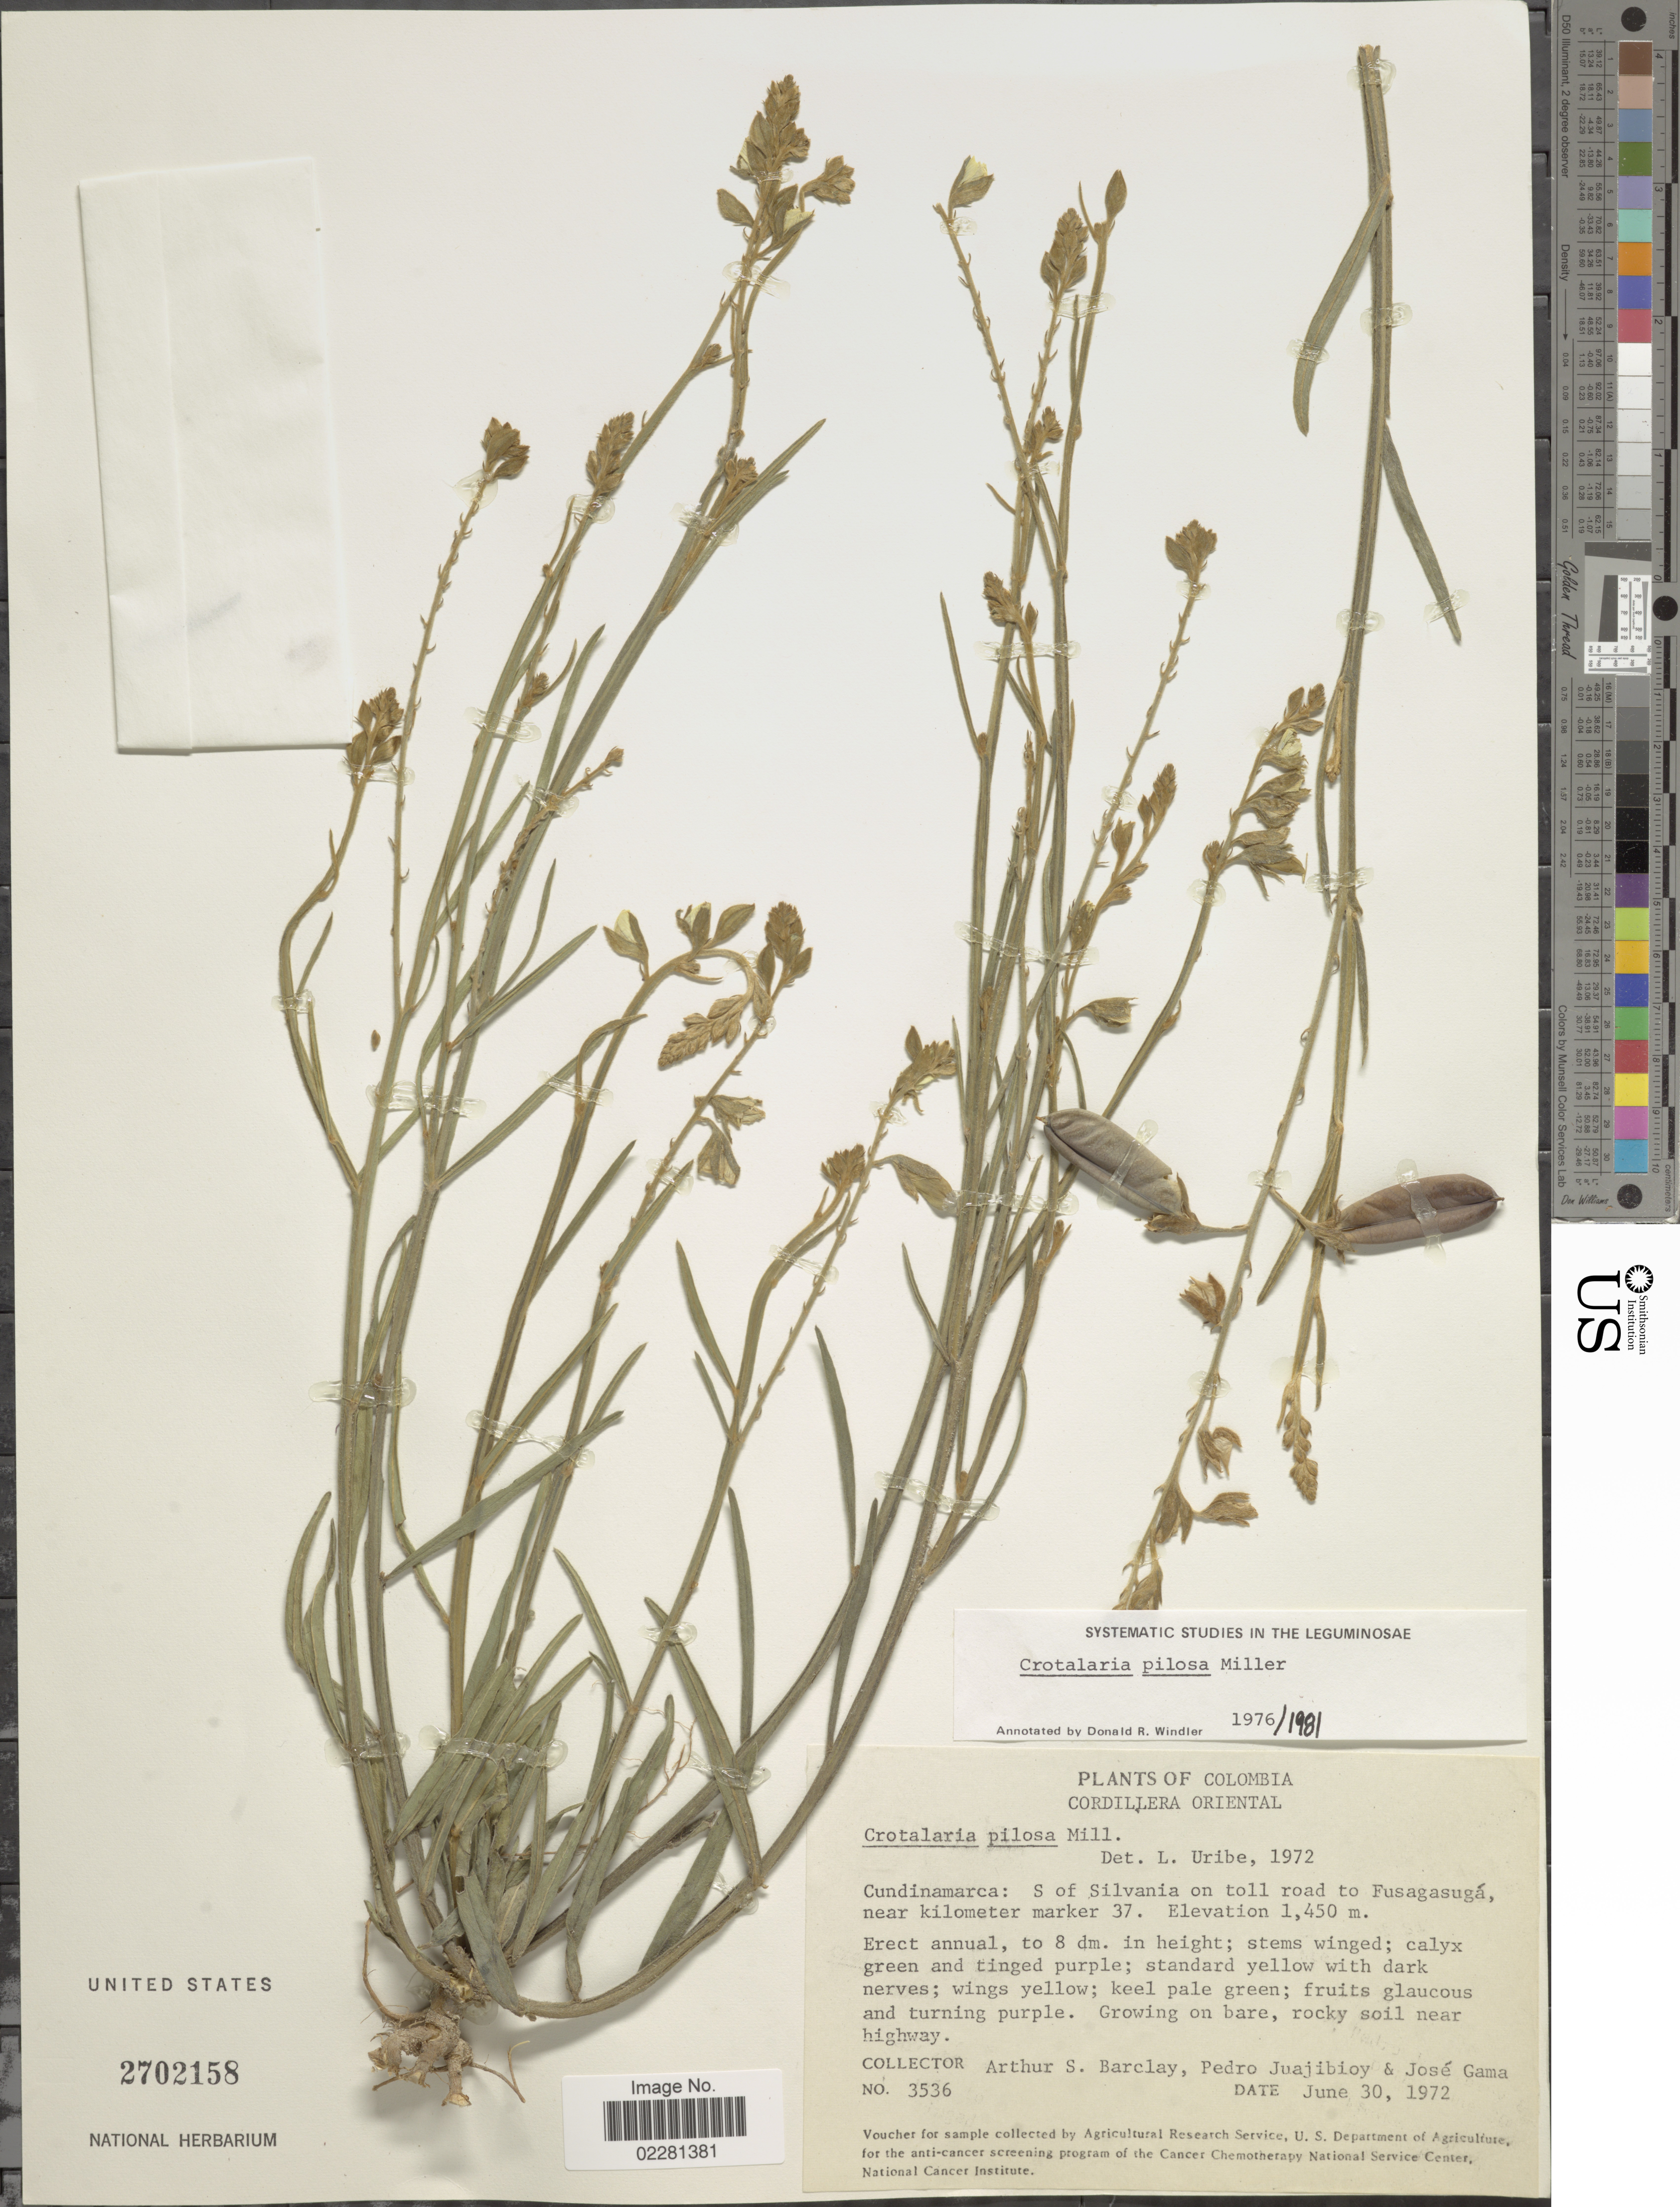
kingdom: Plantae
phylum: Tracheophyta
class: Magnoliopsida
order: Fabales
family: Fabaceae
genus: Crotalaria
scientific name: Crotalaria pilosa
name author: Mill.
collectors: A. S. Barclay, P. Juajibioy & J. Gama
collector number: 3536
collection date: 1972-06-30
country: Colombia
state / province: Cundinamarca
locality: Cordillera Oriental, S of Silvania on toll road to Fusagasuga, near kilometer marker 37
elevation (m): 1450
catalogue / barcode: US 2702158